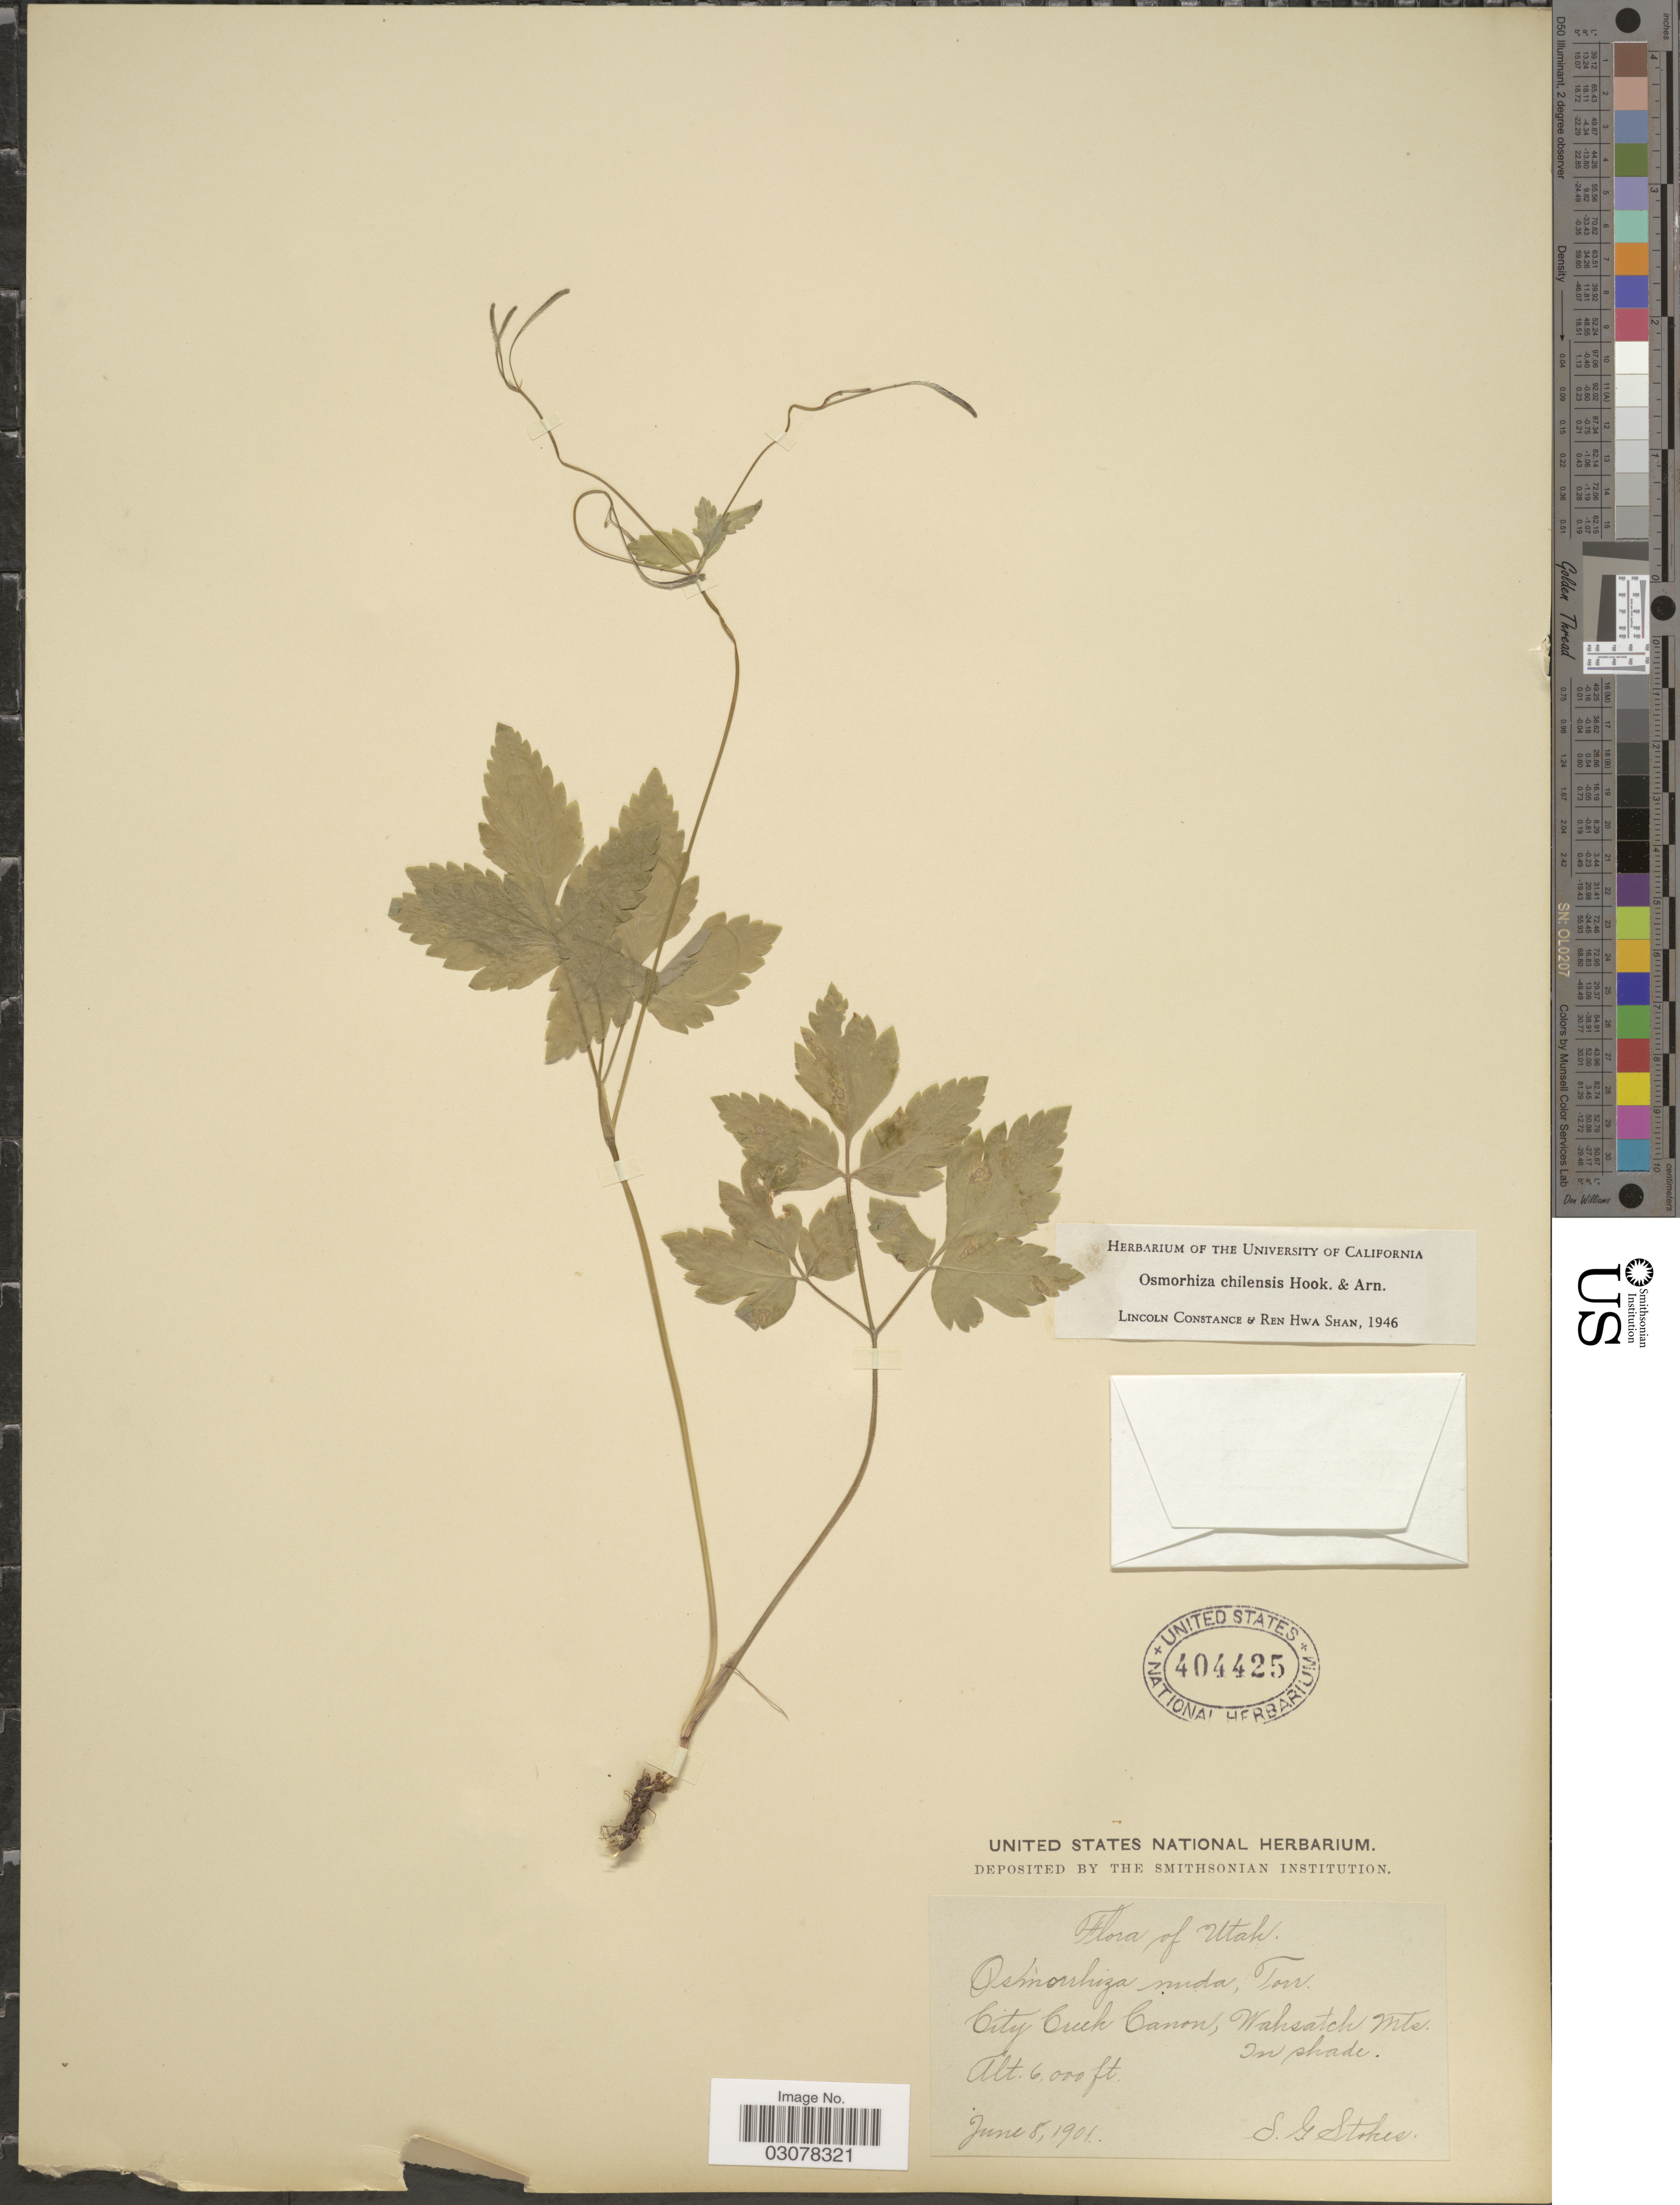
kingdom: Plantae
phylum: Tracheophyta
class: Magnoliopsida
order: Apiales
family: Apiaceae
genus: Osmorhiza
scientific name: Osmorhiza chilensis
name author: Hook. & Arn.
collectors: S. G. Stokes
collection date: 1901-06-08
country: United States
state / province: Utah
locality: City Creek Canon, Washsatch Mts.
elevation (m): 1829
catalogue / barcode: US 404425